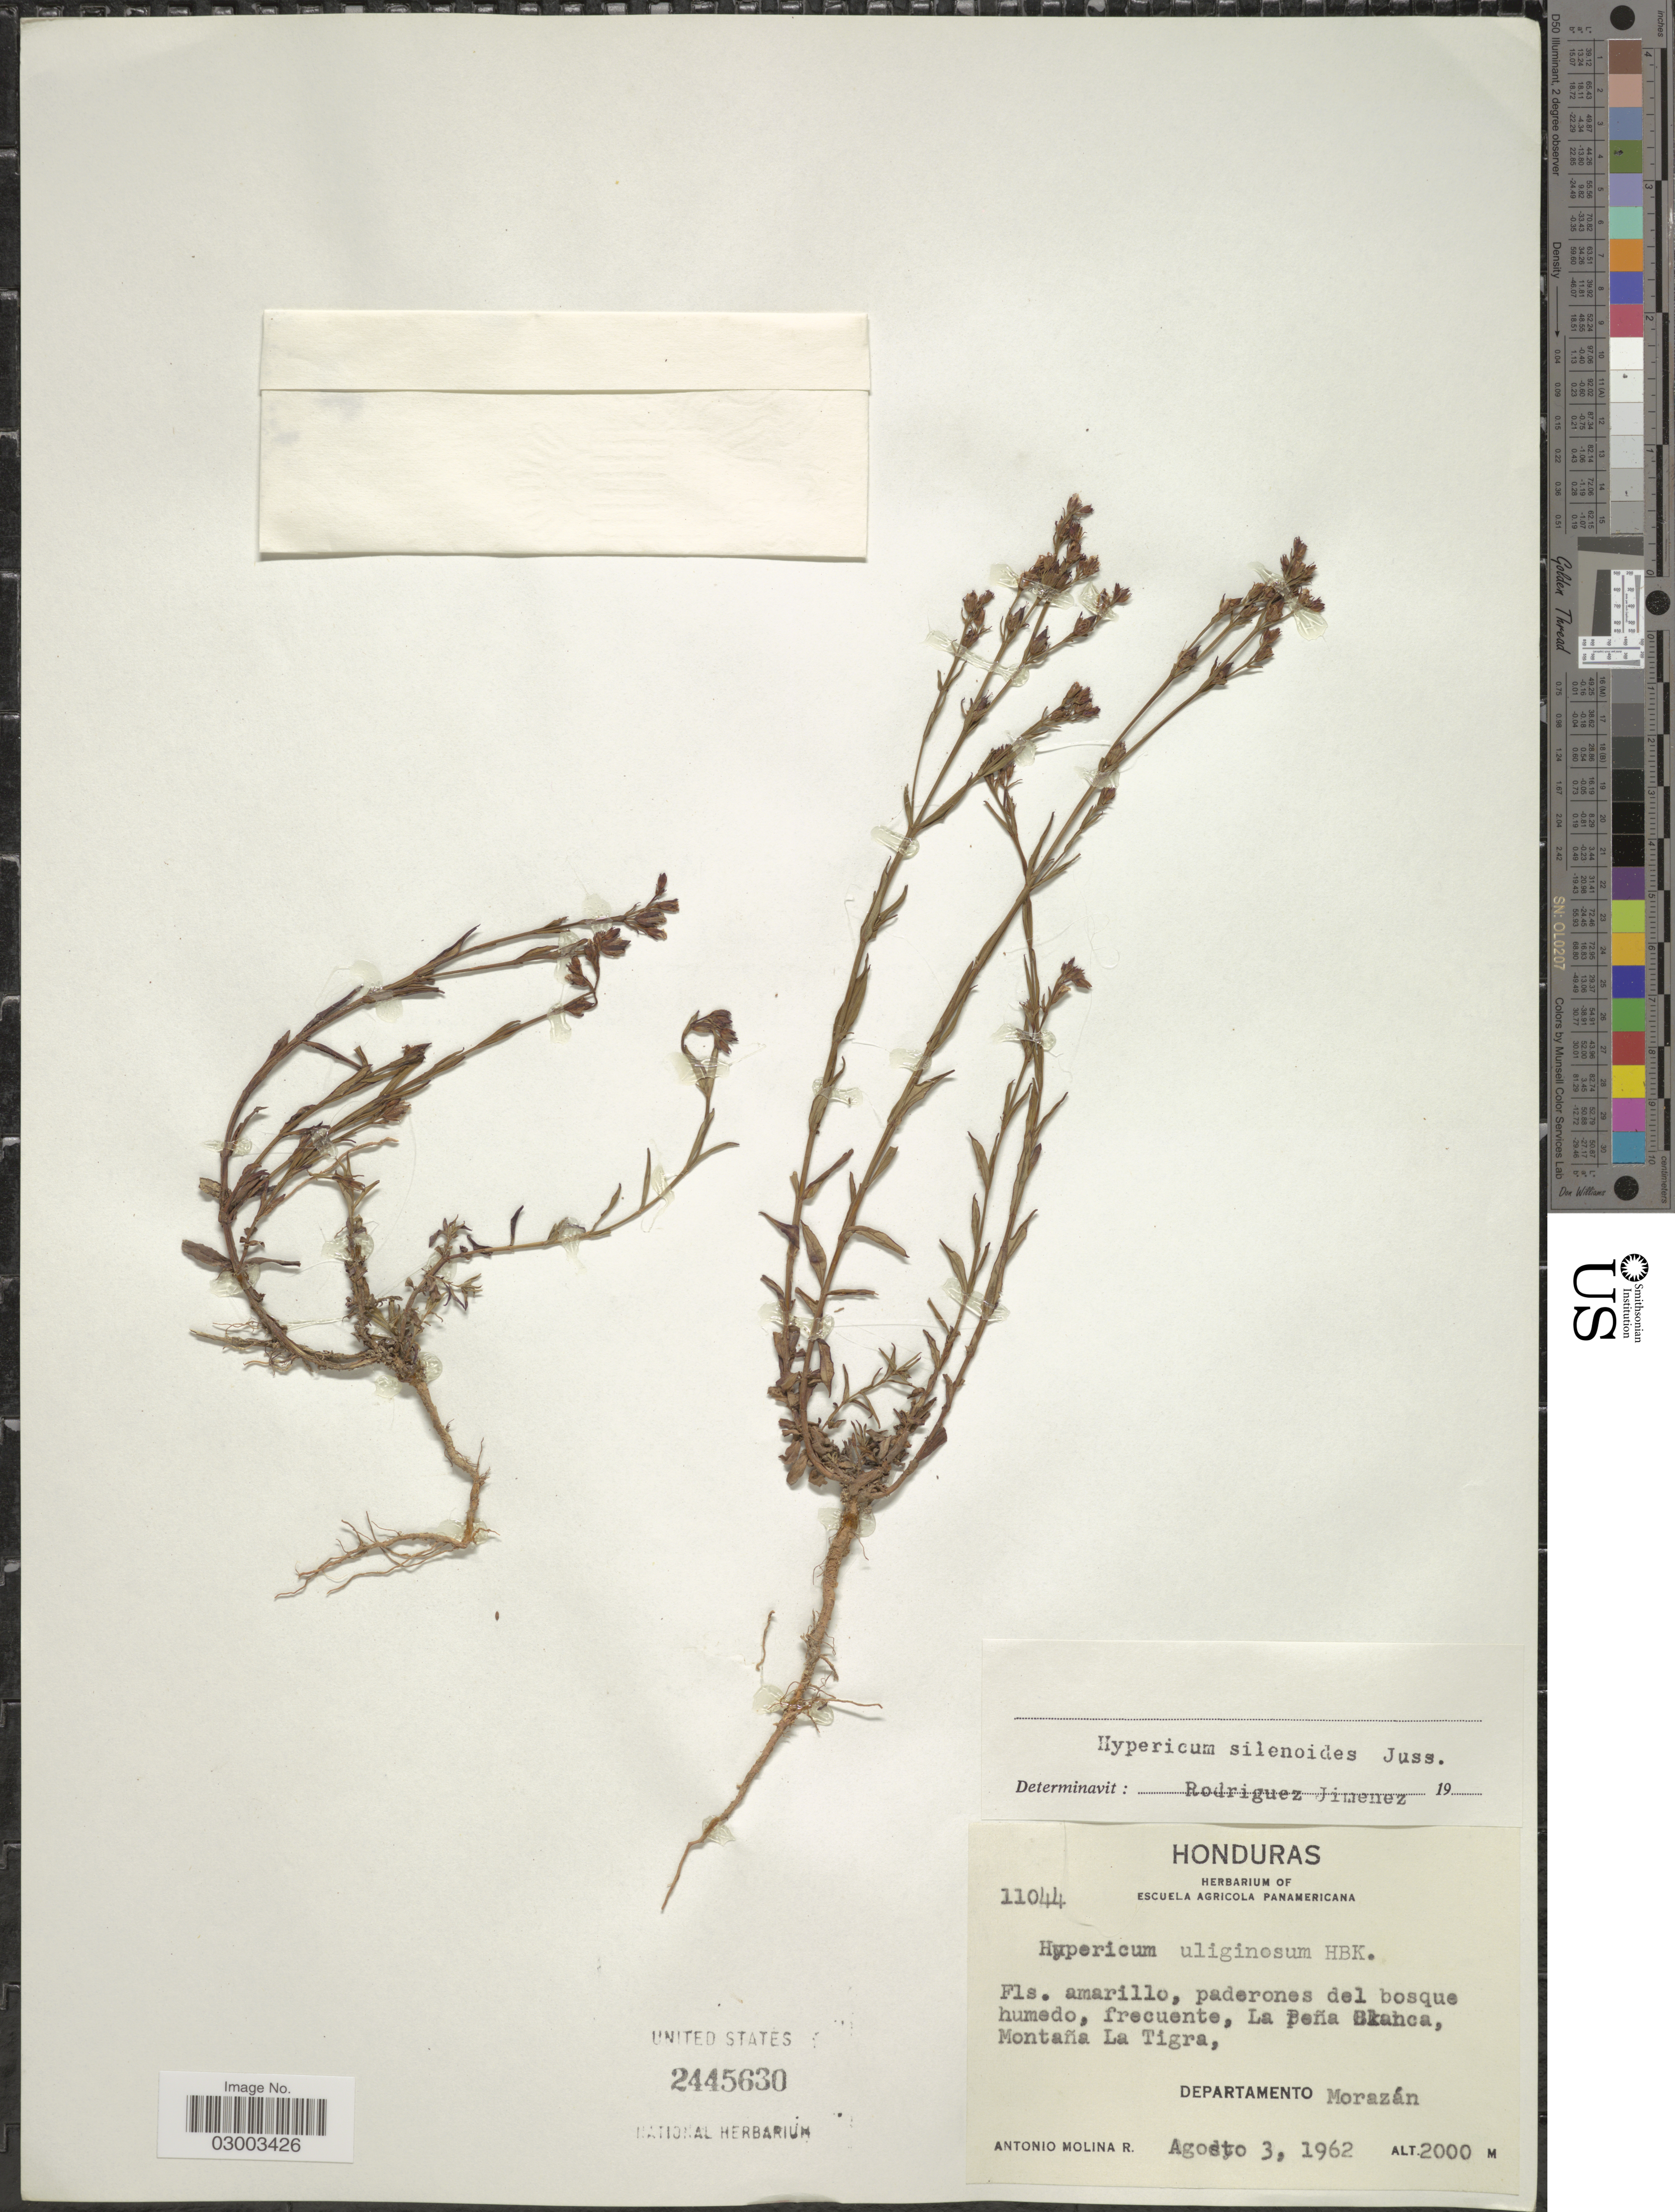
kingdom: Plantae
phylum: Tracheophyta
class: Magnoliopsida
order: Malpighiales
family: Hypericaceae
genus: Hypericum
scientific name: Hypericum silenoides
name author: Juss.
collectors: A. Molina R.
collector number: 11044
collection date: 1962-08-03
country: Honduras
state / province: Fco. Morazán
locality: La Peña blanca, Montaña La Tigra, Departamento Morazán.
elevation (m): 2000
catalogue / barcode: US 2445630